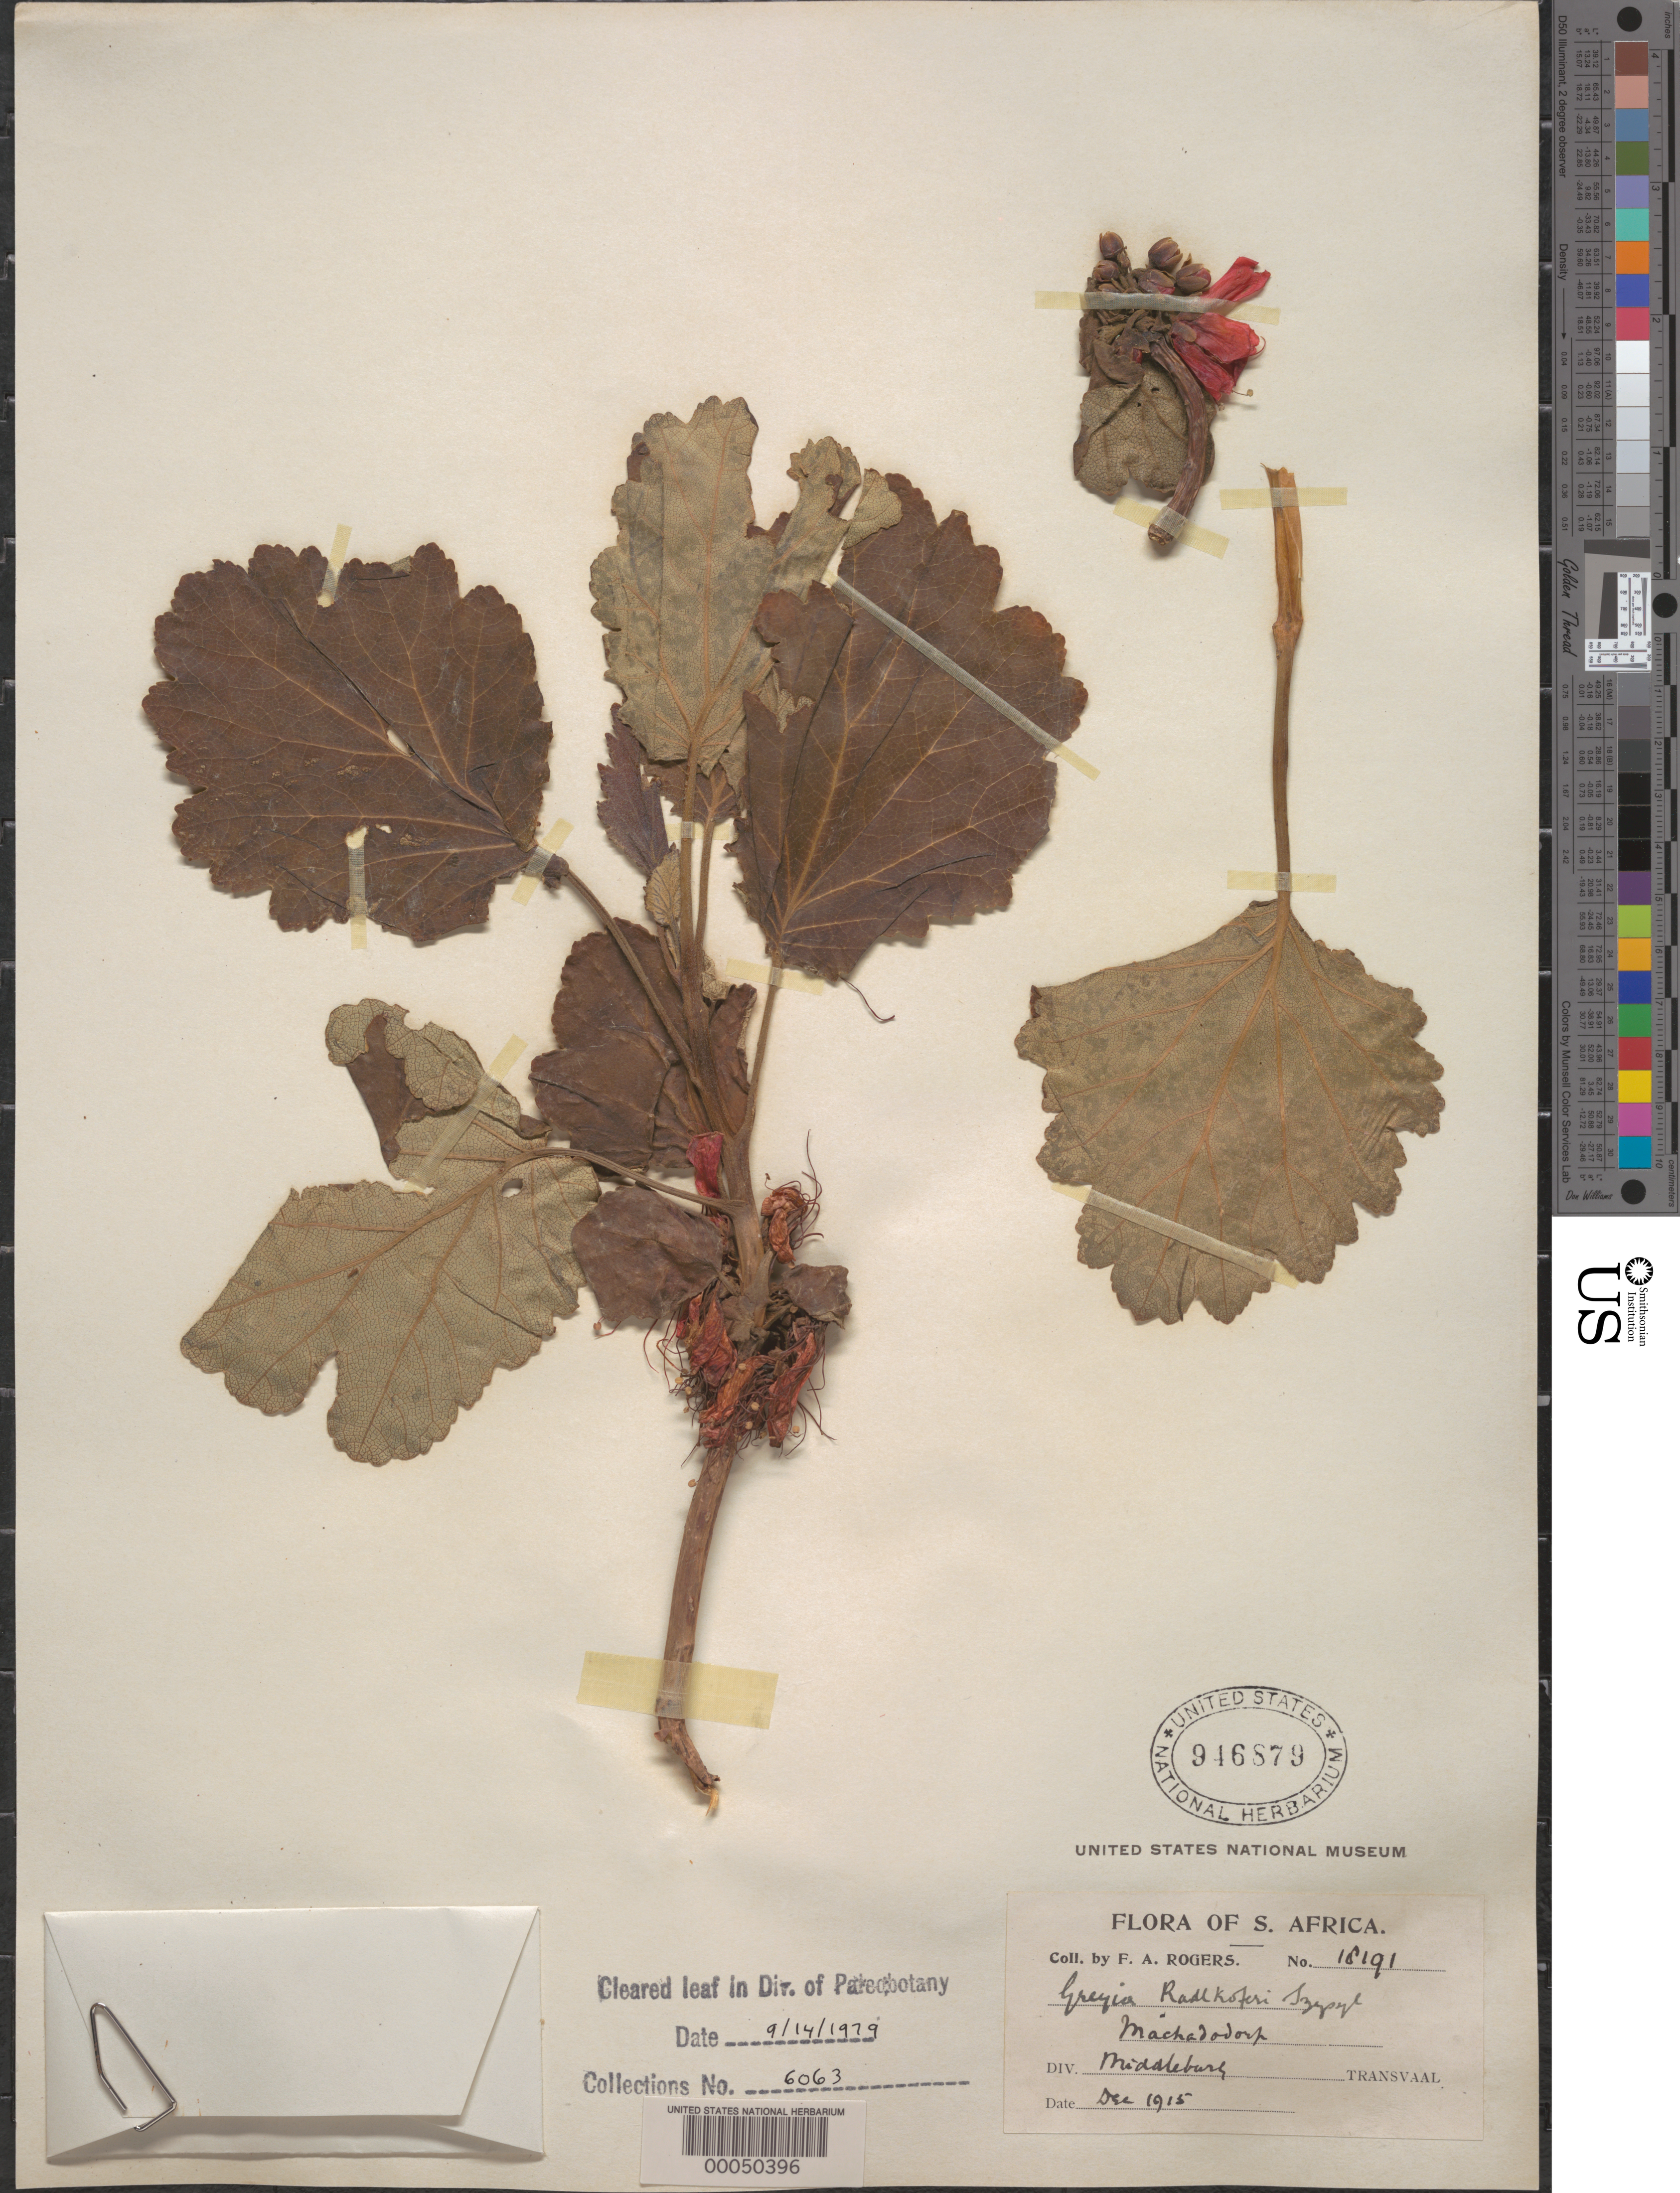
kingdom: Plantae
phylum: Tracheophyta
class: Magnoliopsida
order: Geraniales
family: Francoaceae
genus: Greyia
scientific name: Greyia radlkoferi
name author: Szyszyl.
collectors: F. A. Rogers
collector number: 18191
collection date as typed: Dec 1915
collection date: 1915-12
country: South Africa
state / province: Mpumalanga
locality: Middleburg. Transvaal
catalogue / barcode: US 916879